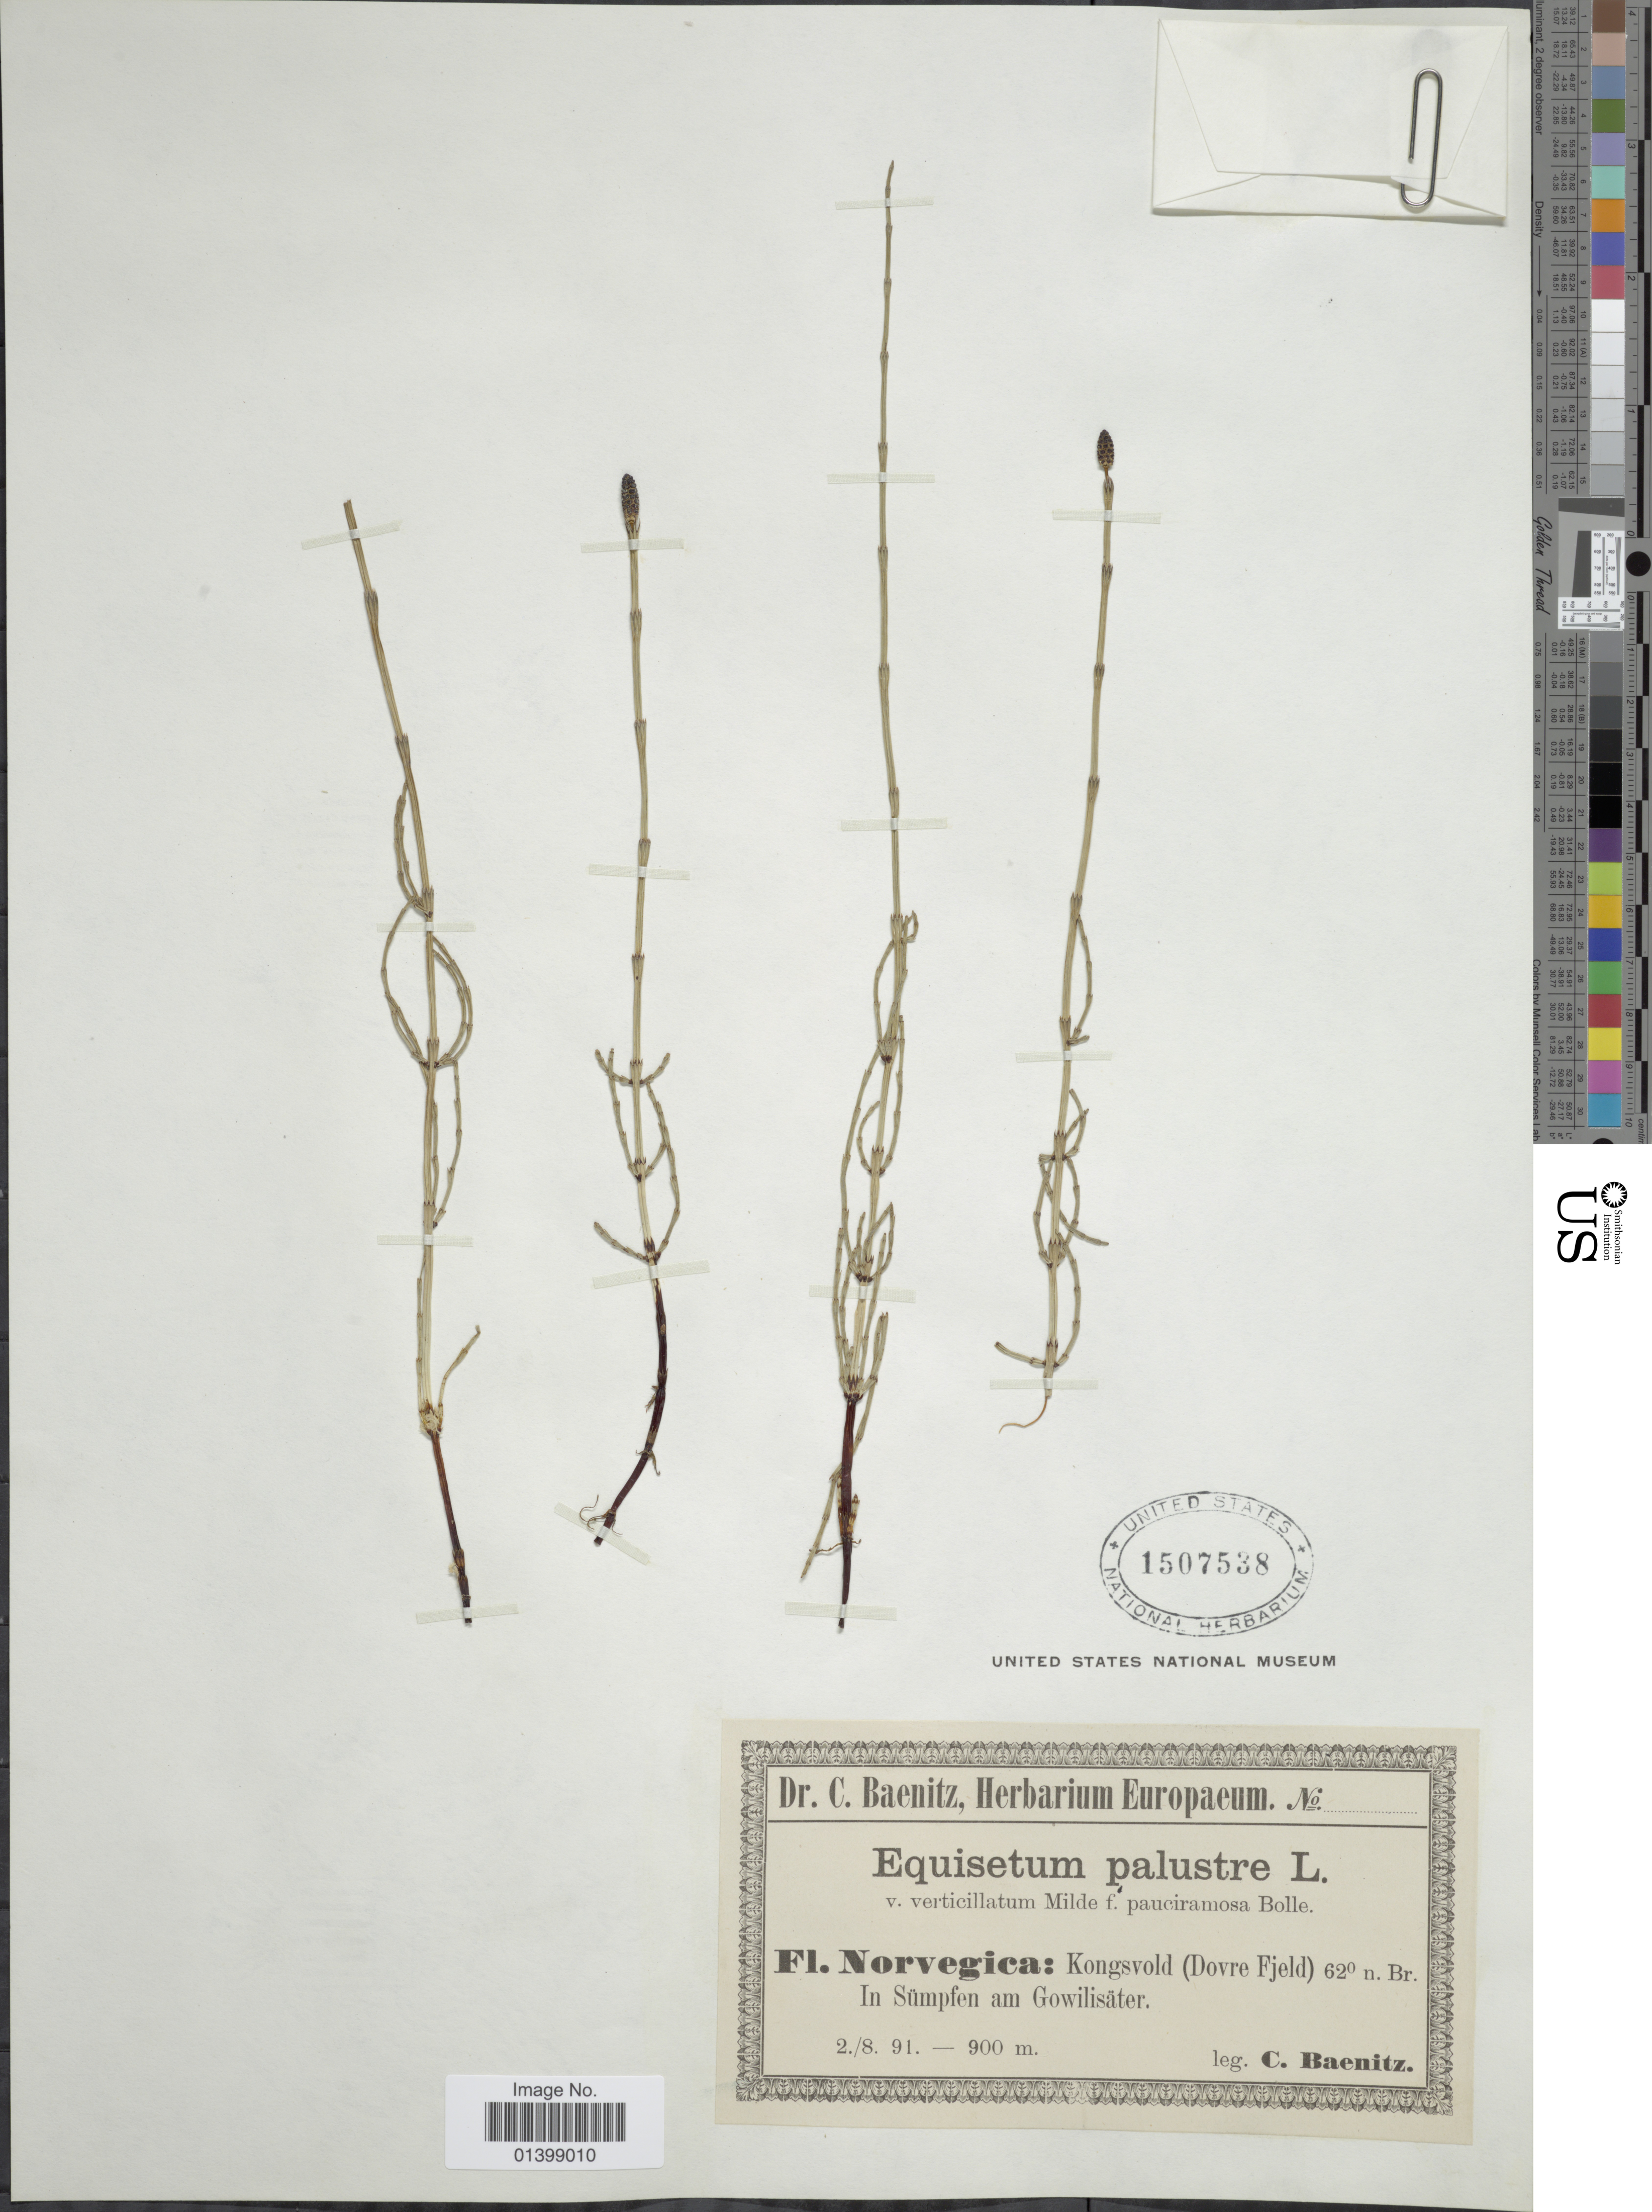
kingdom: Plantae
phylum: Tracheophyta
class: Polypodiopsida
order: Equisetales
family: Equisetaceae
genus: Equisetum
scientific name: Equisetum palustre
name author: L.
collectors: C. G. Baenitz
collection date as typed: Transcribed d/m/y: 2/8/91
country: Norway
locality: Norvegica: Kongsvold (Dovre Fjeld), In Sümpfen am Gowilisäter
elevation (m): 900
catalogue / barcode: US 1507538